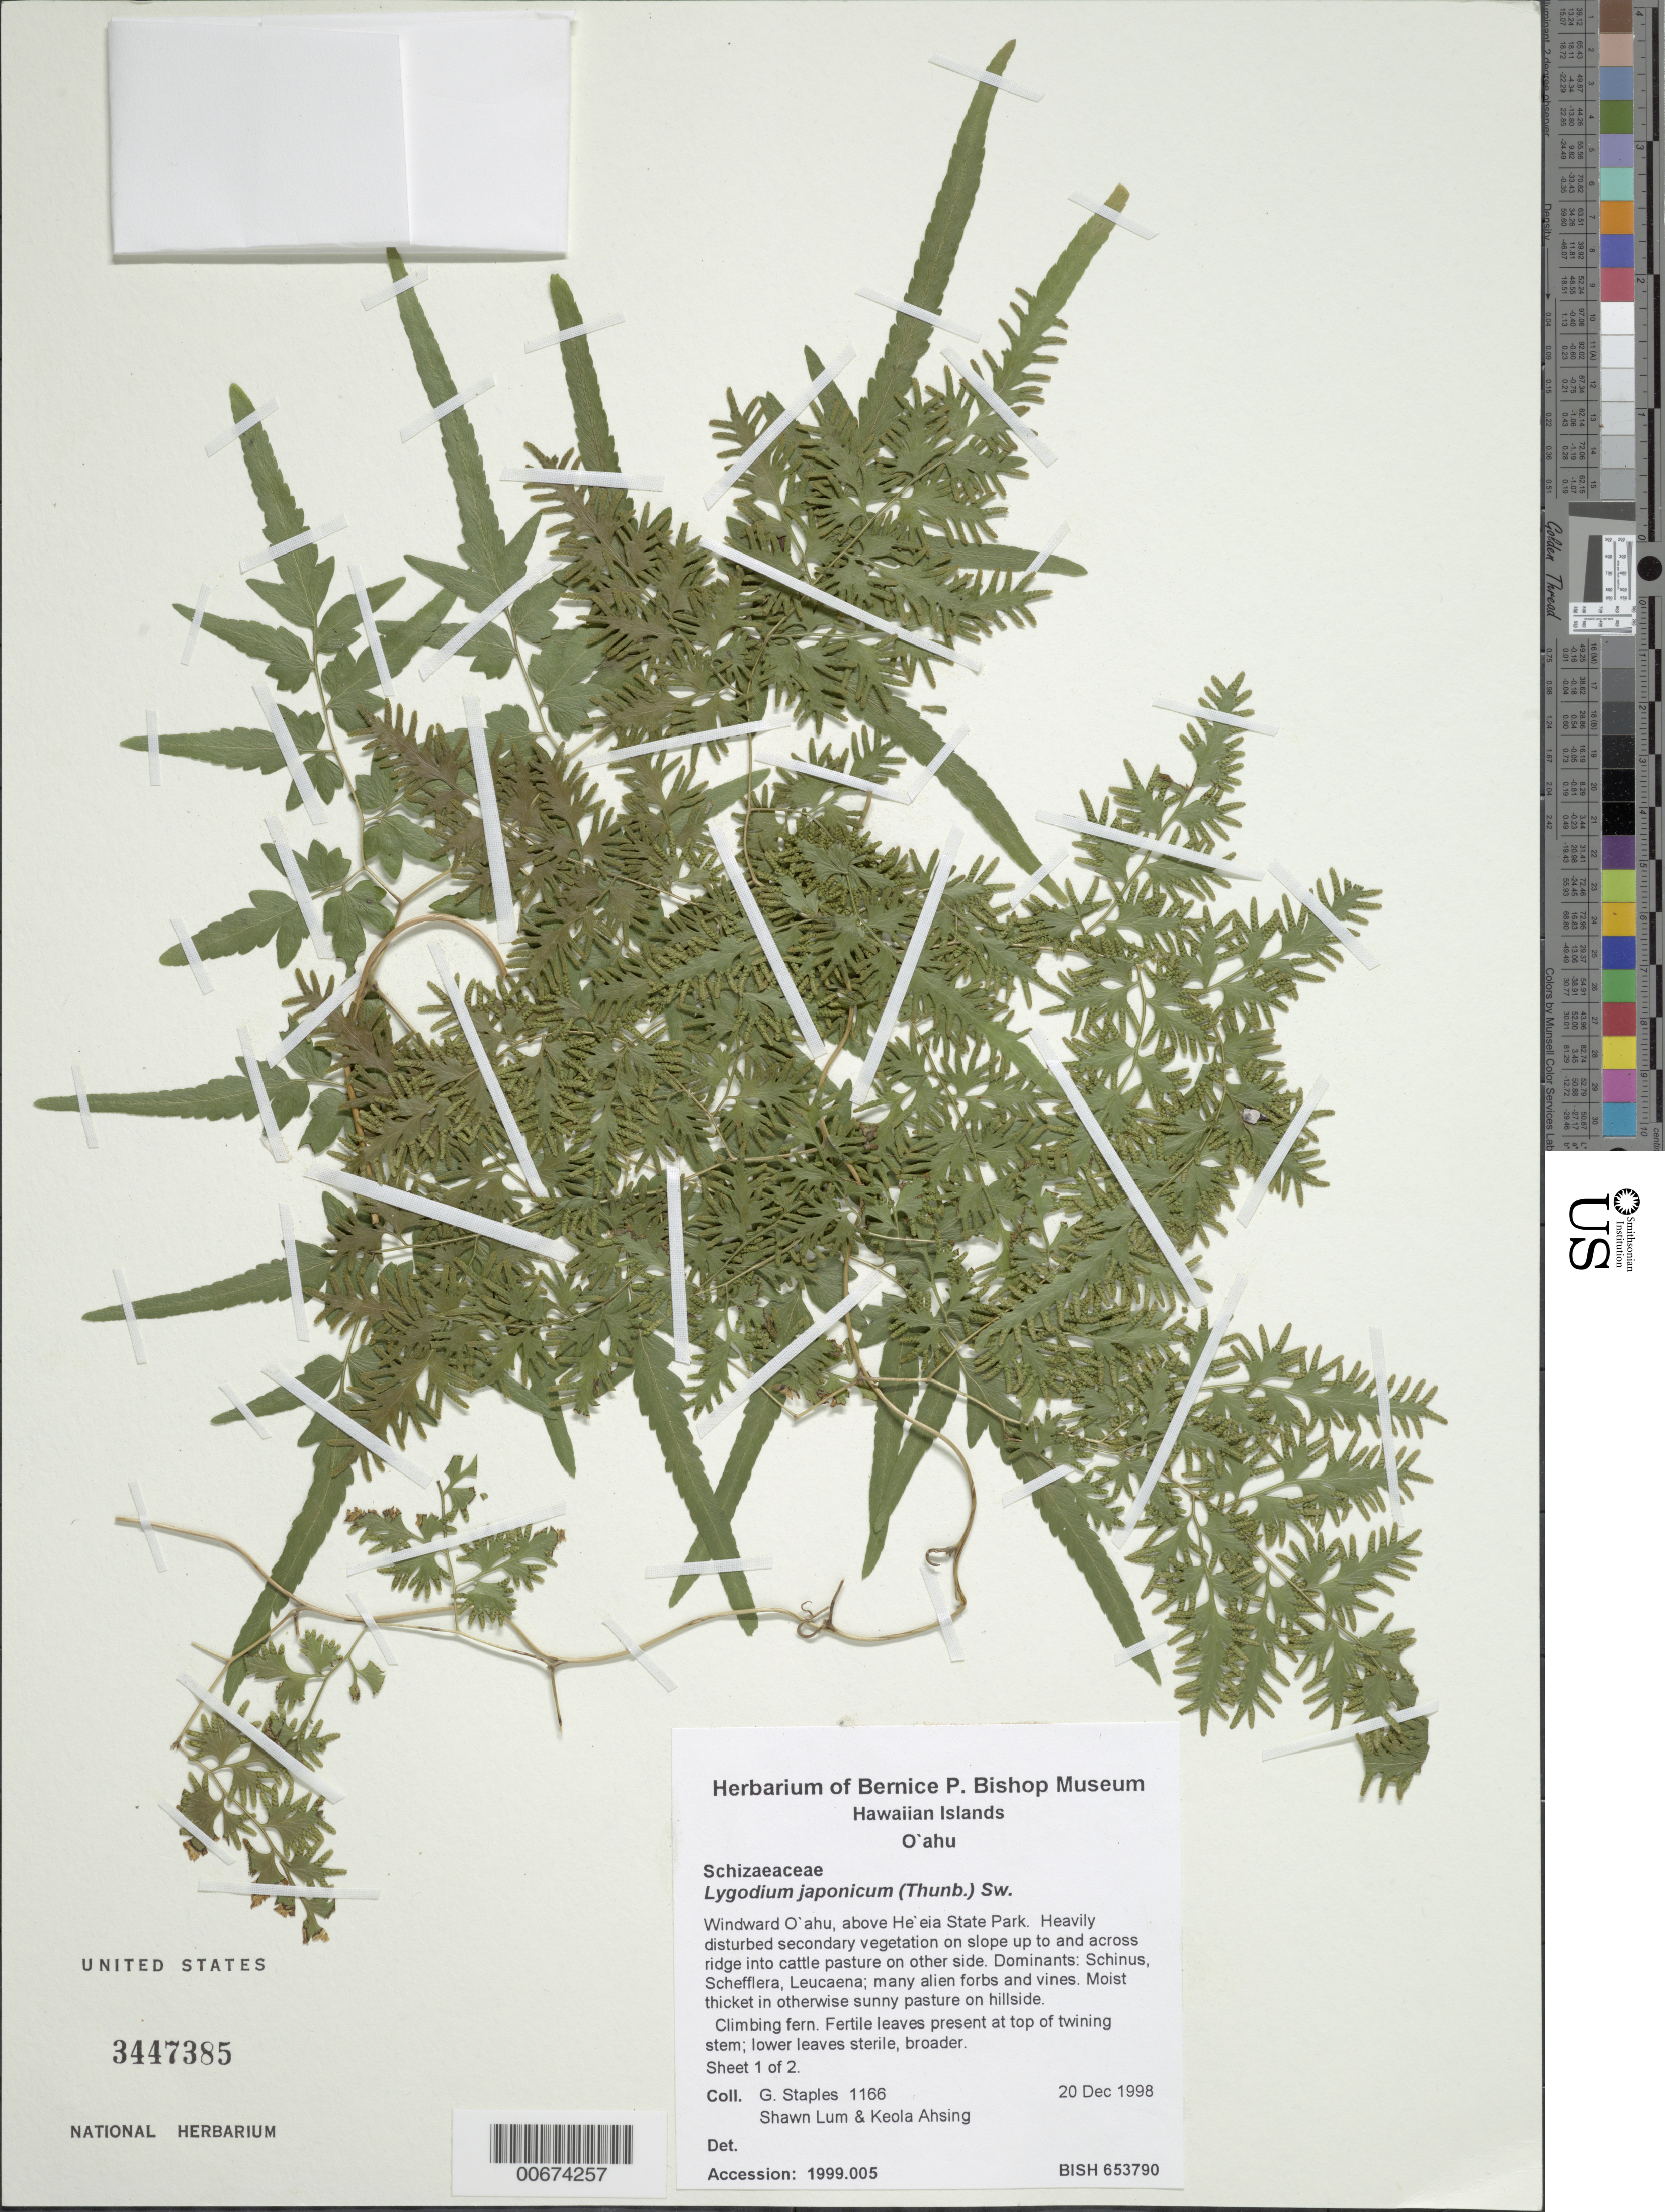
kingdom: Plantae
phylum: Tracheophyta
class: Polypodiopsida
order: Schizaeales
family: Lygodiaceae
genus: Lygodium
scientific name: Lygodium japonicum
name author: (Thunb.) Sw.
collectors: G. Staples, S. Lum & K. Ahsing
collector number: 1166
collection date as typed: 20 Dec 1998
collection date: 1998-12-20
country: United States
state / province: Hawaii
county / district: Honolulu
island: Oahu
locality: Winward Oahu, above He'eia State Park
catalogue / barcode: US 3447385